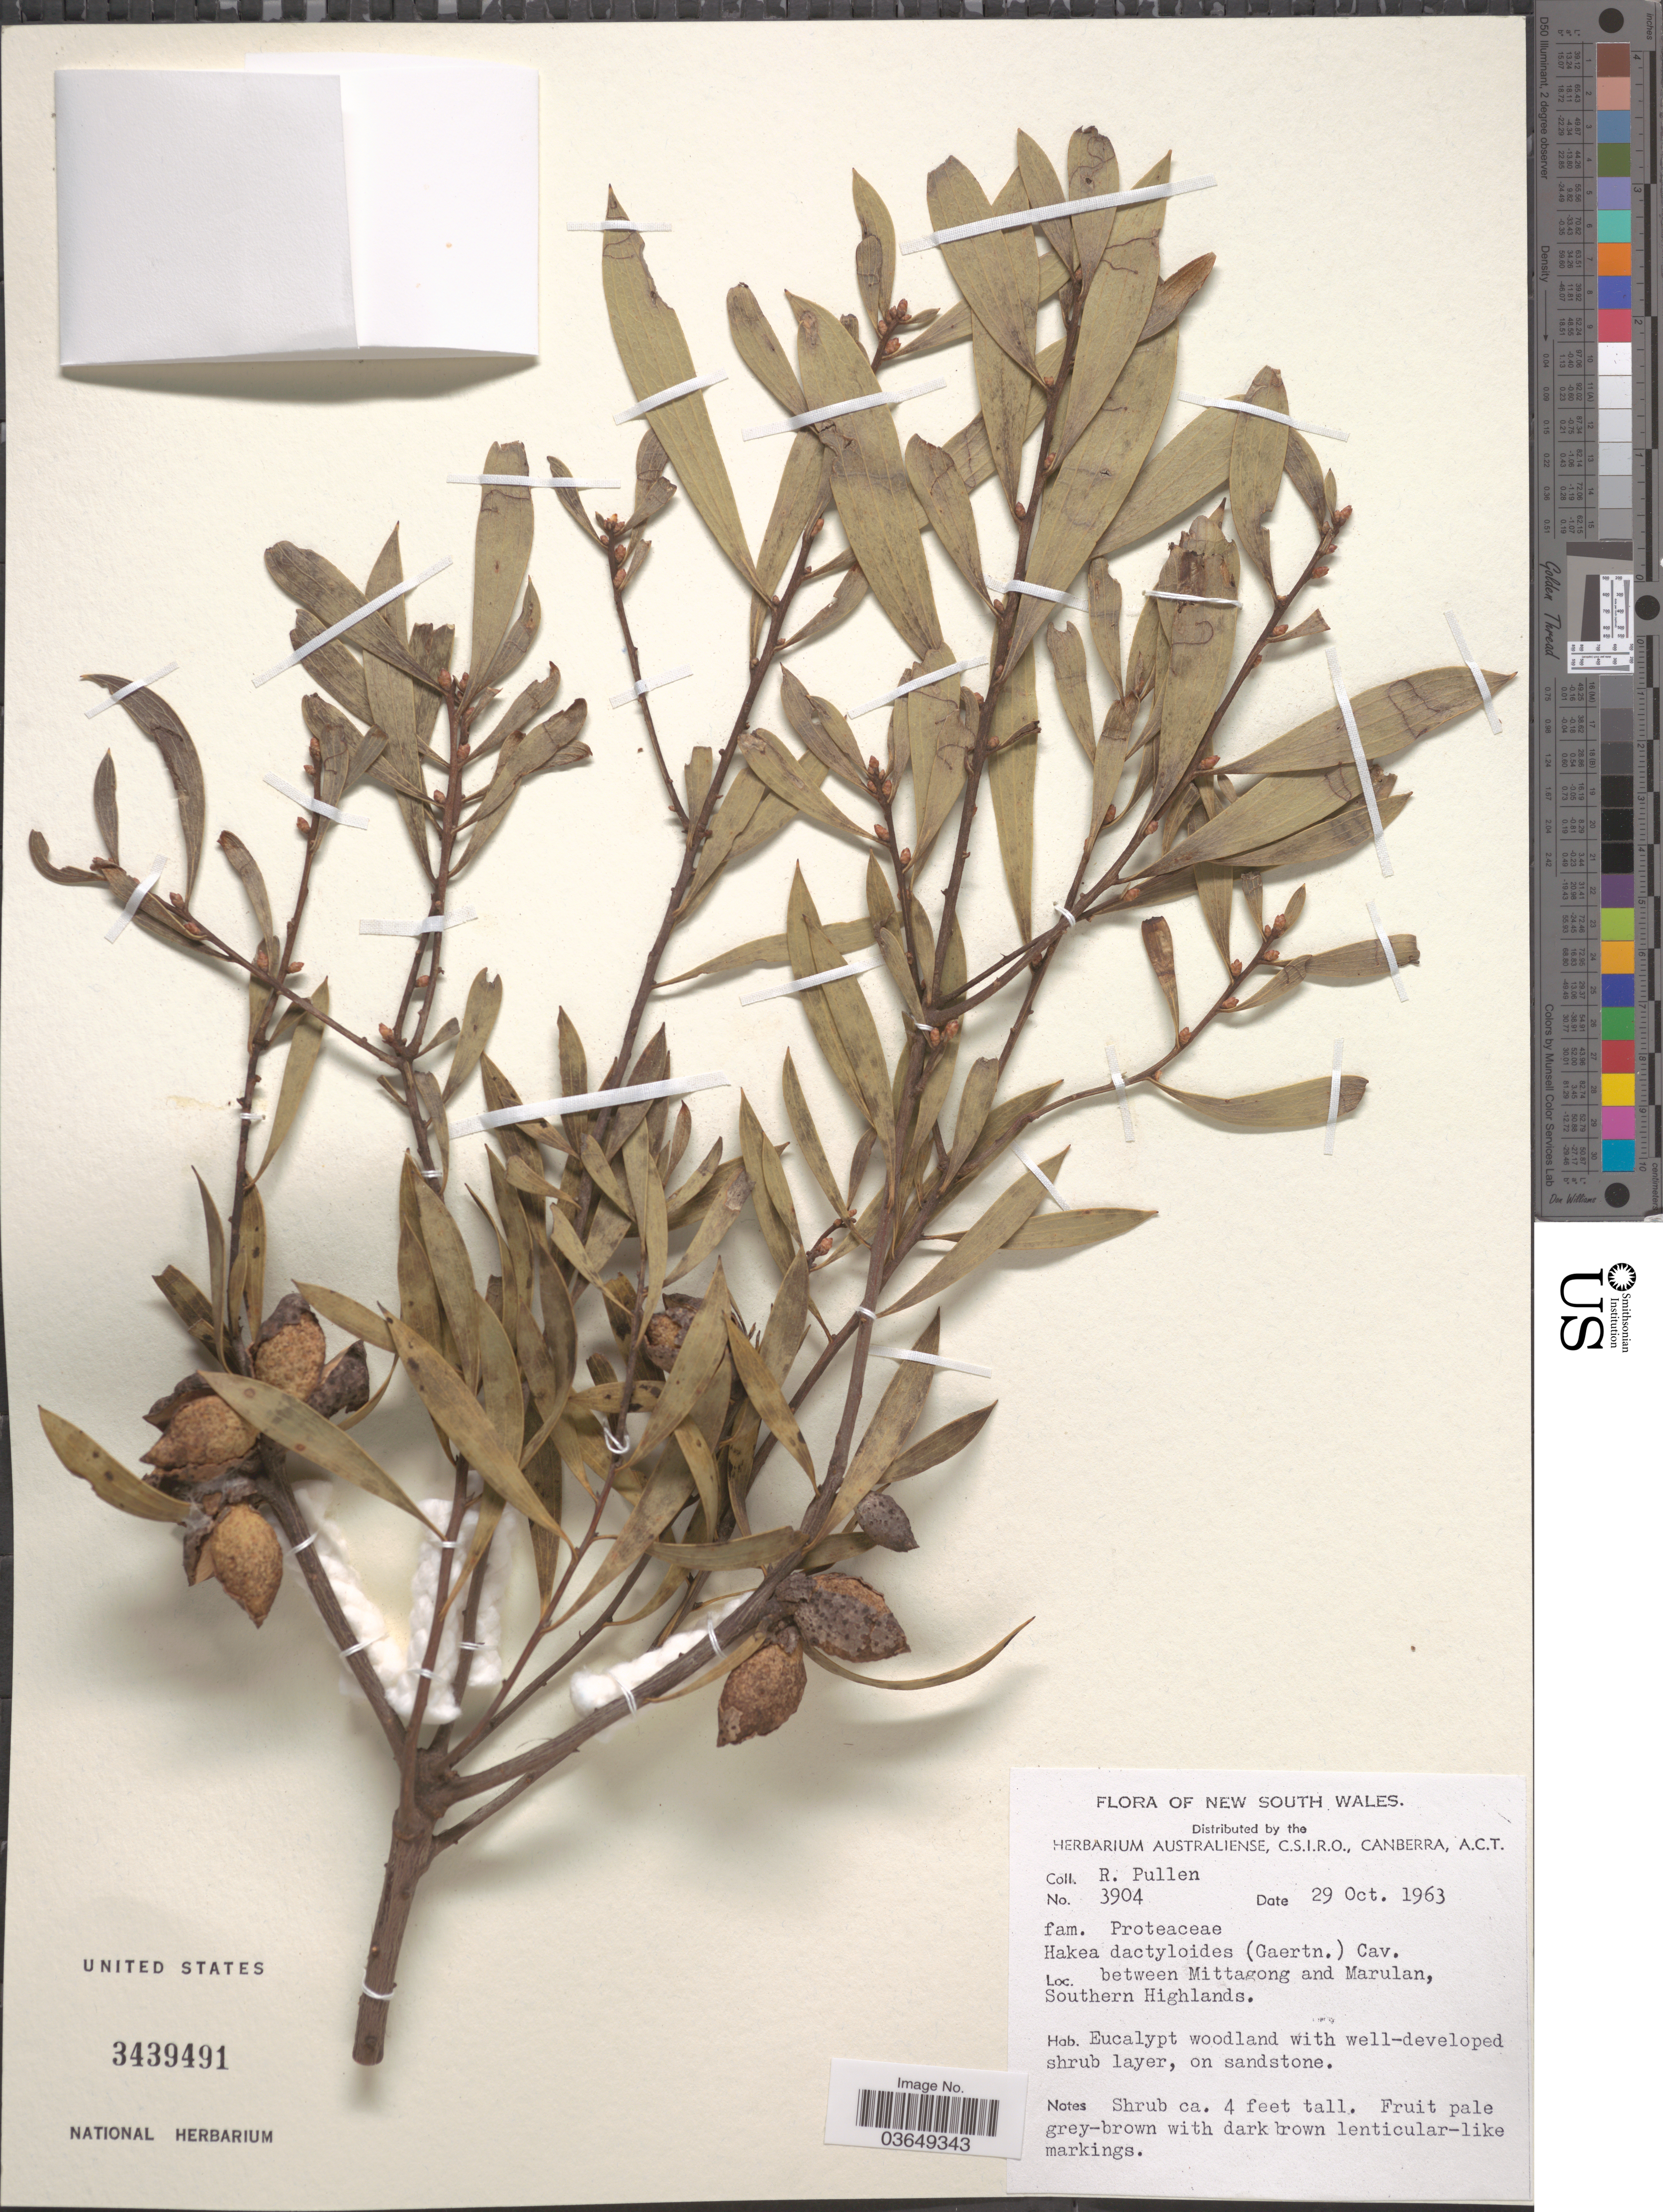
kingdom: Plantae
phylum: Tracheophyta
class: Magnoliopsida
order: Proteales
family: Proteaceae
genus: Hakea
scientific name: Hakea dactyloides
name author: (Gaertn.) Cav.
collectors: R. Pullen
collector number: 3904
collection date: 1963-10-29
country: Australia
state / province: New South Wales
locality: Between Mittagong and Marulan, Southern Highlands.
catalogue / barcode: US 3439491